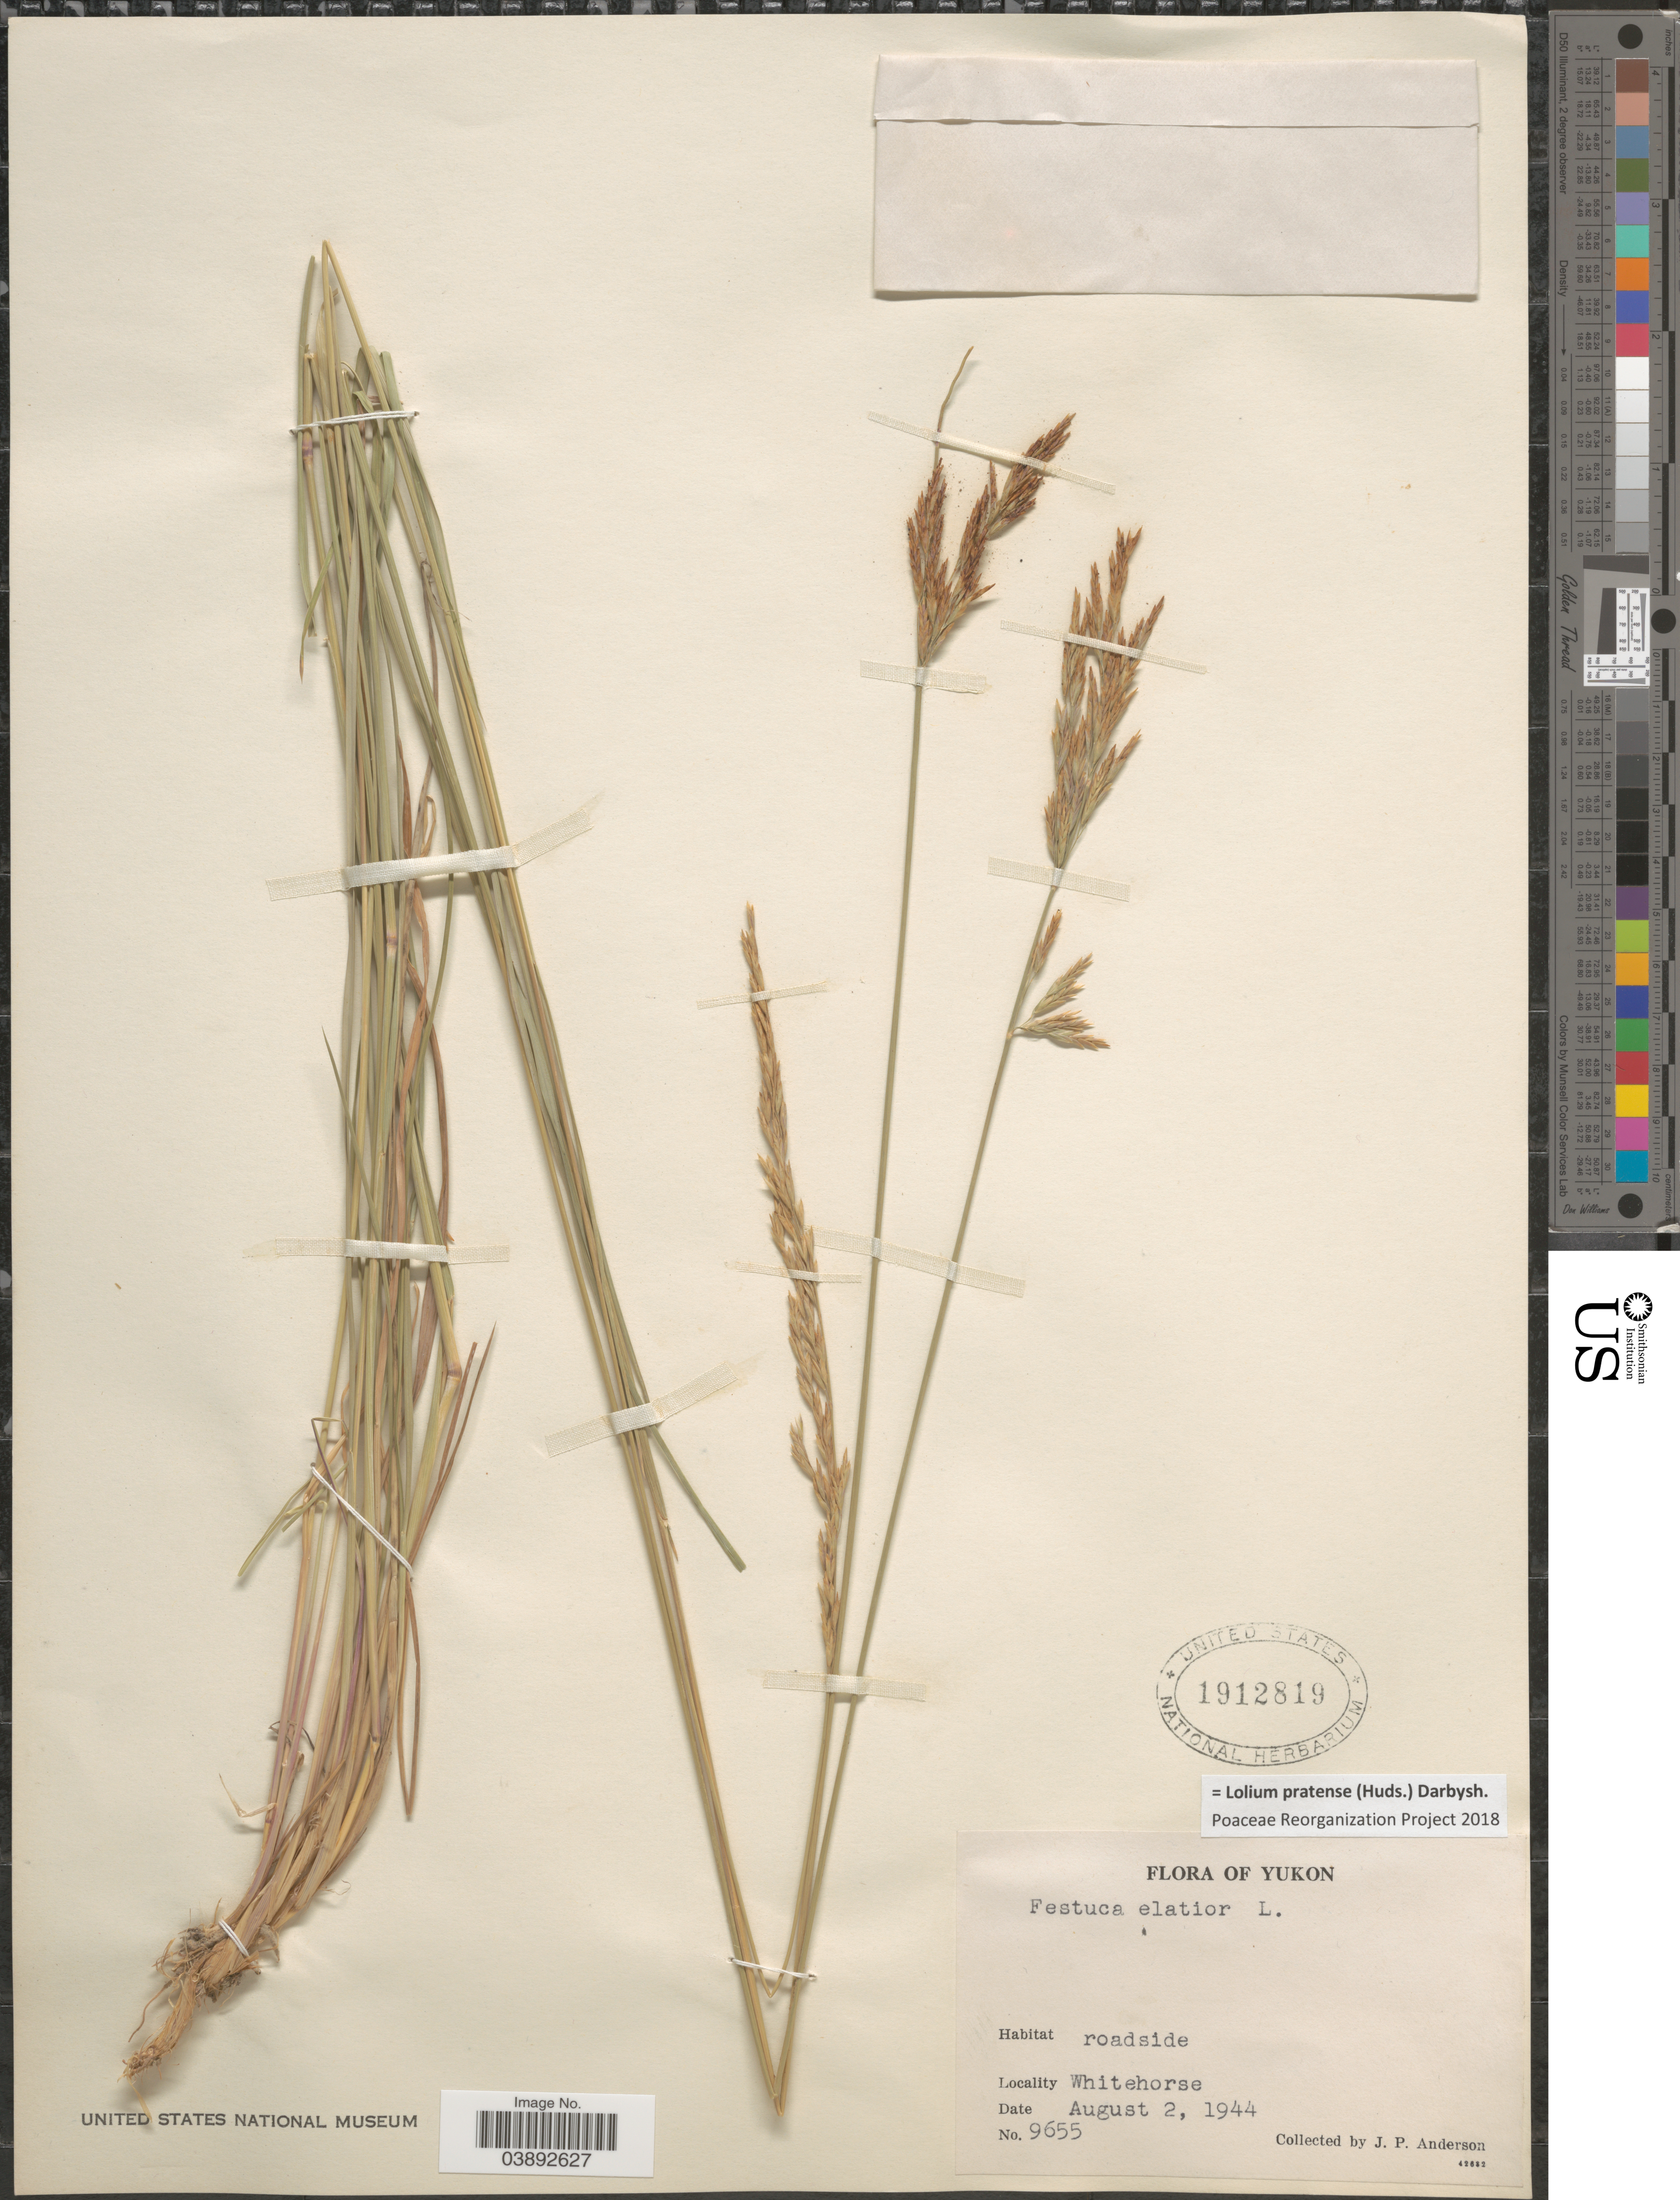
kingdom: Plantae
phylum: Tracheophyta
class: Liliopsida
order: Poales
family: Poaceae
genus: Lolium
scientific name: Lolium pratense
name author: (Huds.) Darbysh.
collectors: J. P. Anderson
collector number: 9655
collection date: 1944-08-02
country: Canada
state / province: Yukon Territory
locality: Yukon. Whitehorse.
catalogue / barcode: US 1912819